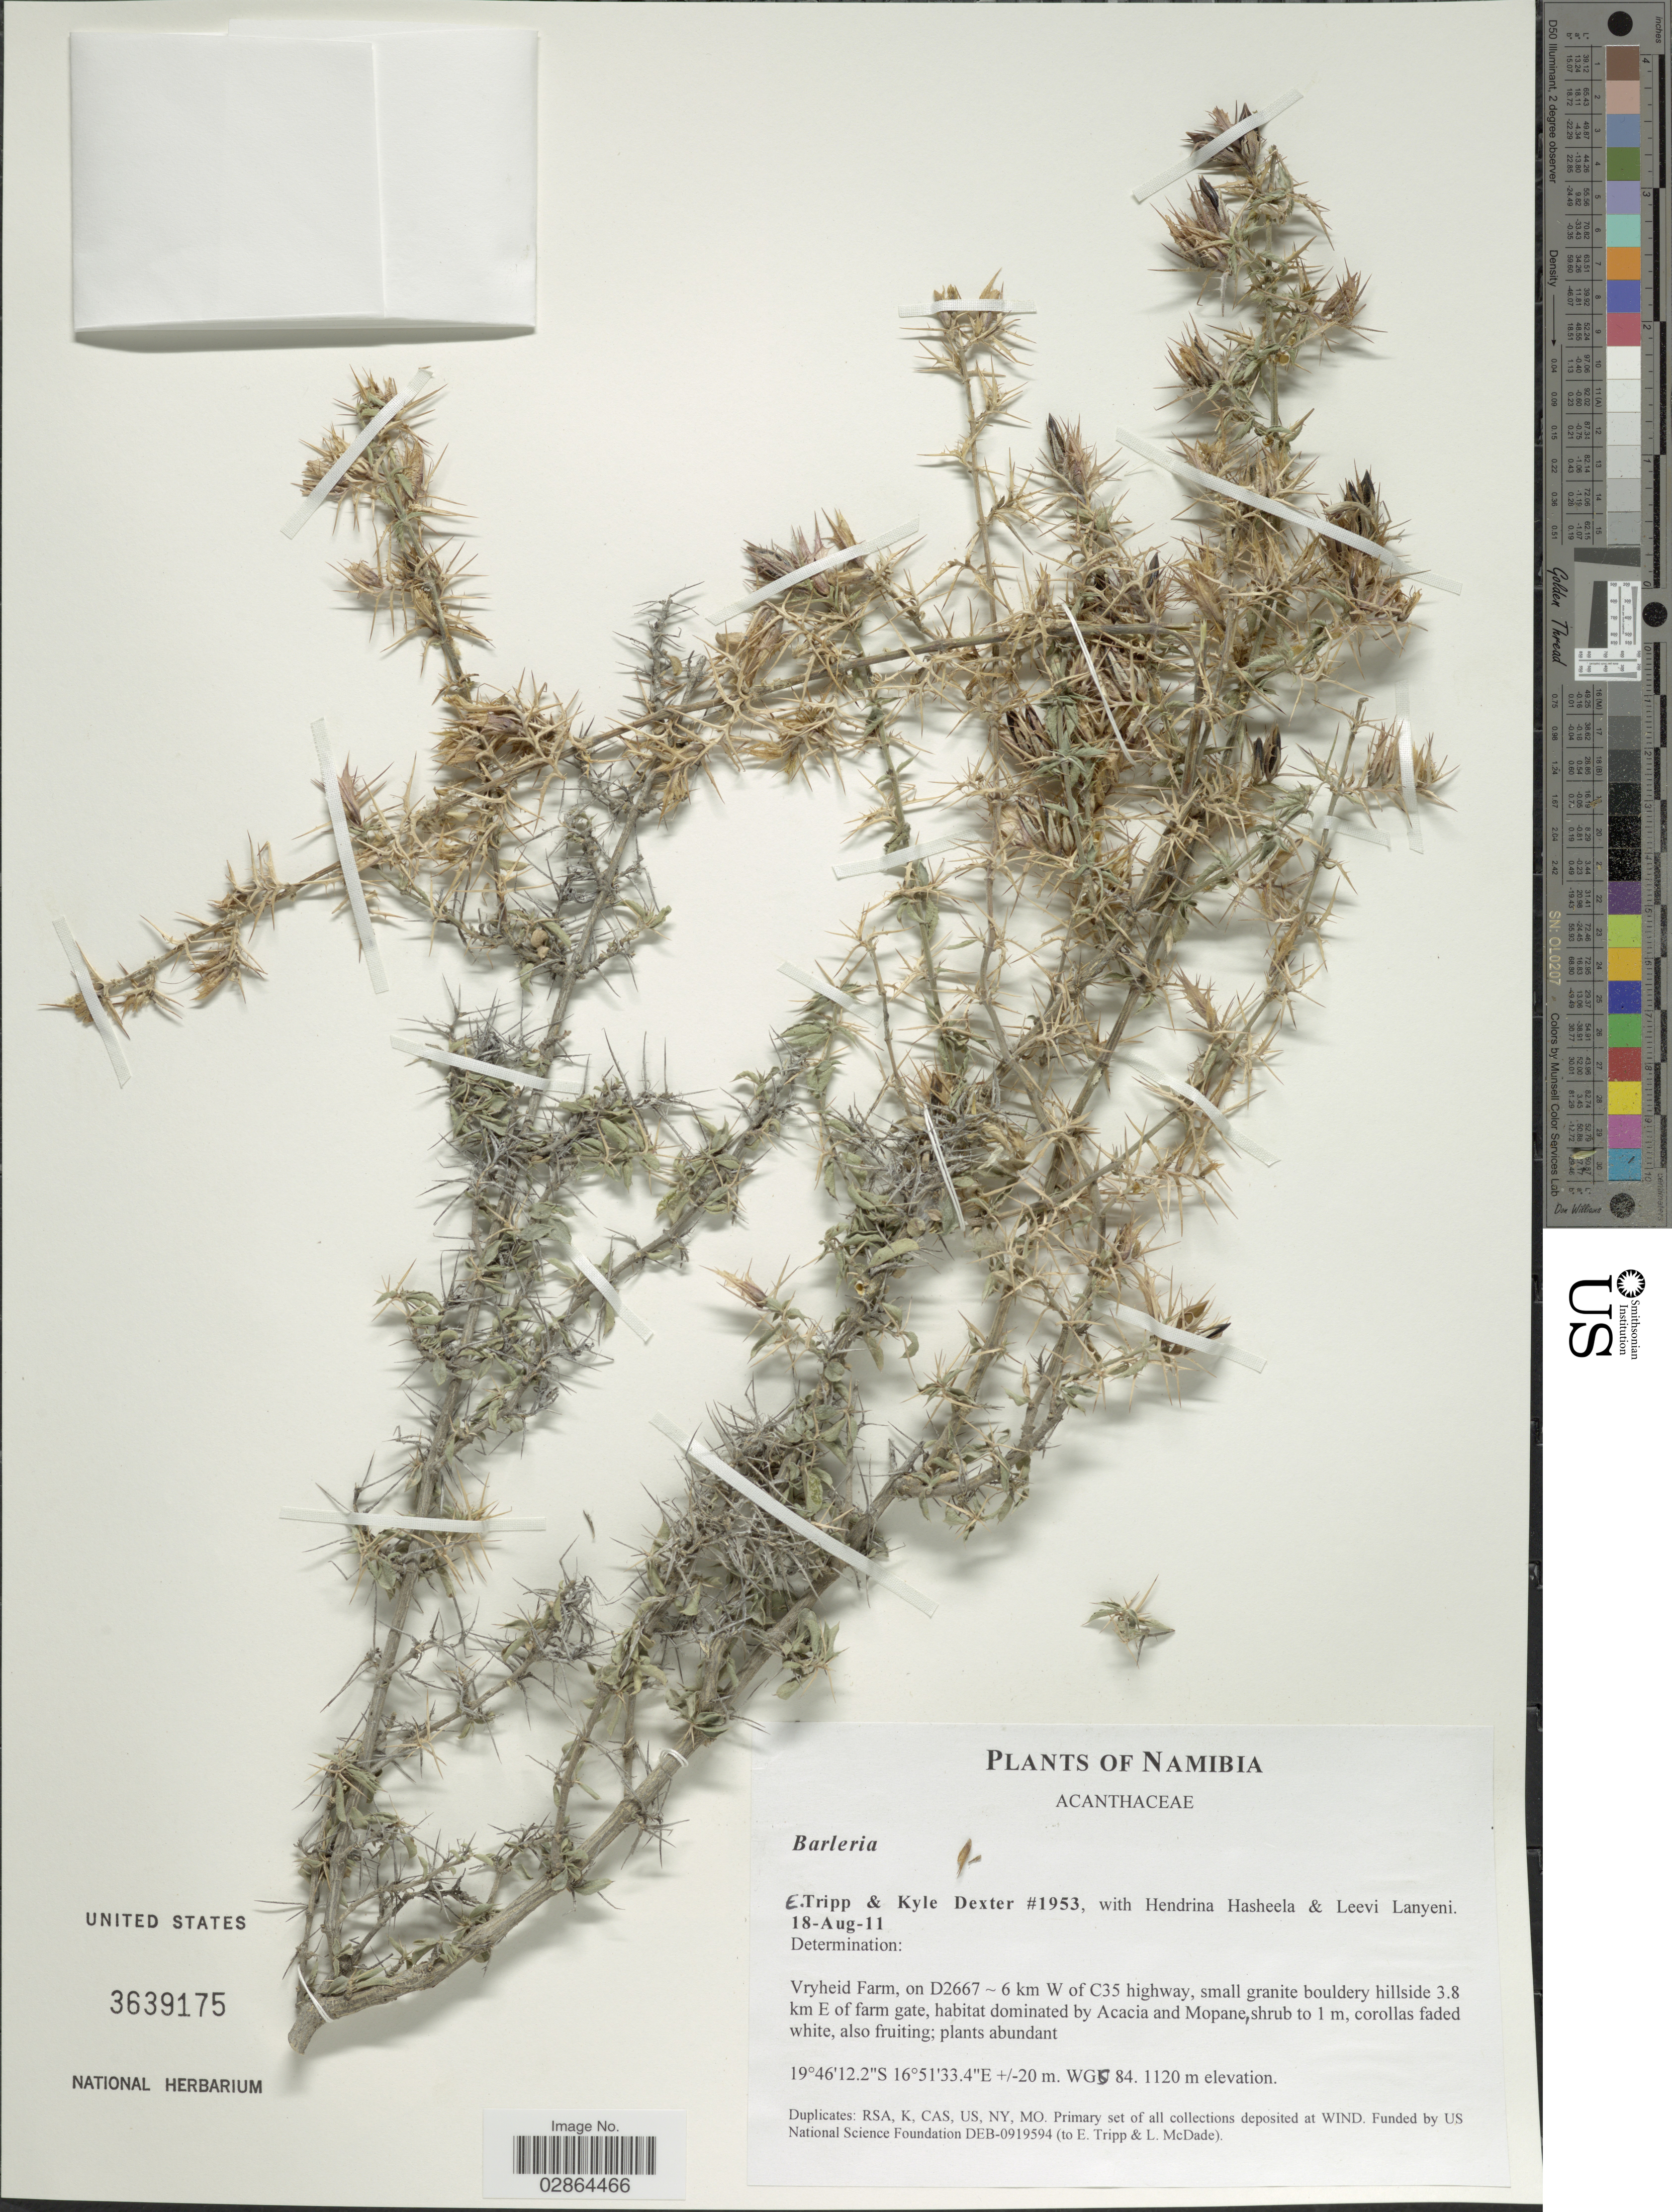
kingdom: Plantae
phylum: Tracheophyta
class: Magnoliopsida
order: Lamiales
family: Acanthaceae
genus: Barleria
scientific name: Barleria sp.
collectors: E. Tripp, K. Dexter, H. Hasheela & L. Lanyeni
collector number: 1953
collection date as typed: Transcribed d/m/y: 18/8/11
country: Namibia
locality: Vryheid Farm, on D2667 ~ 6 km W of C35 highway, small granite bouldery hillside 3.8 km E of farm grate.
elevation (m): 20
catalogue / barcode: US 3639175